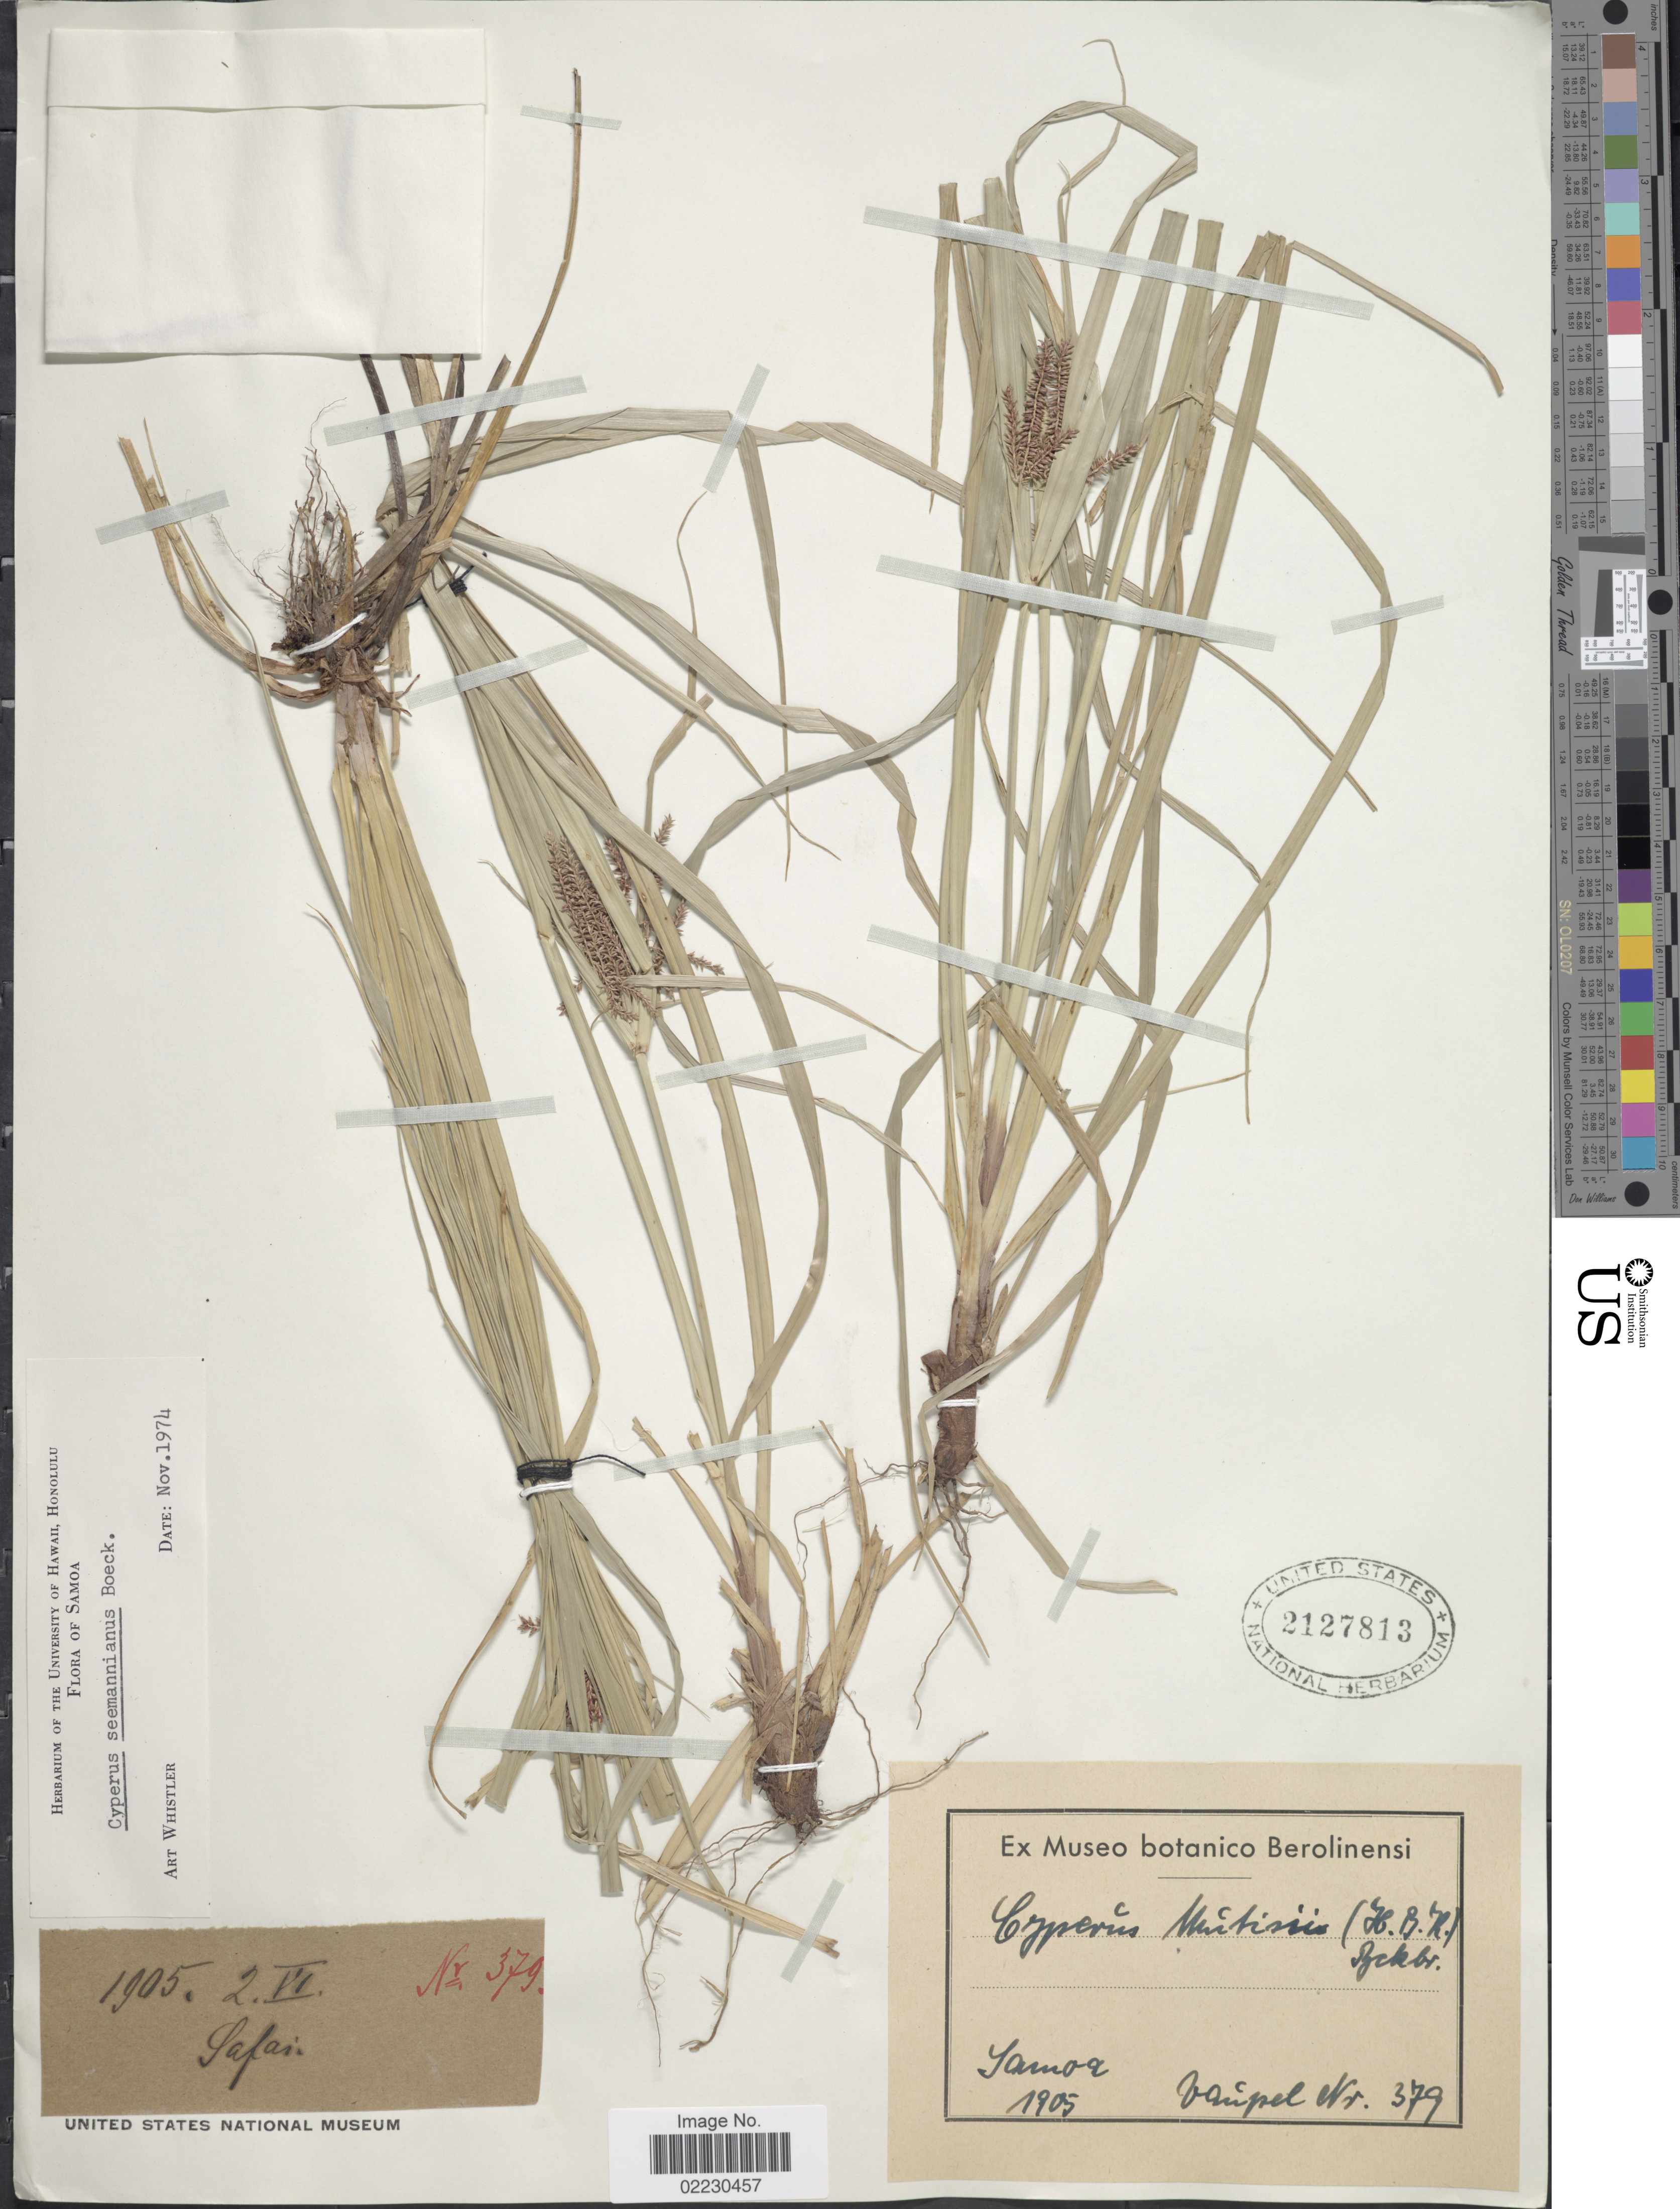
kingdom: Plantae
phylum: Tracheophyta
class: Liliopsida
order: Poales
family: Cyperaceae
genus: Cyperus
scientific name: Cyperus seemannianus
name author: Boeckeler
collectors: F. Vaupel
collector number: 379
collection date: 1905-06-02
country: Samoa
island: Savai'i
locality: Samoa, Safai.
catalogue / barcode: US 2127813